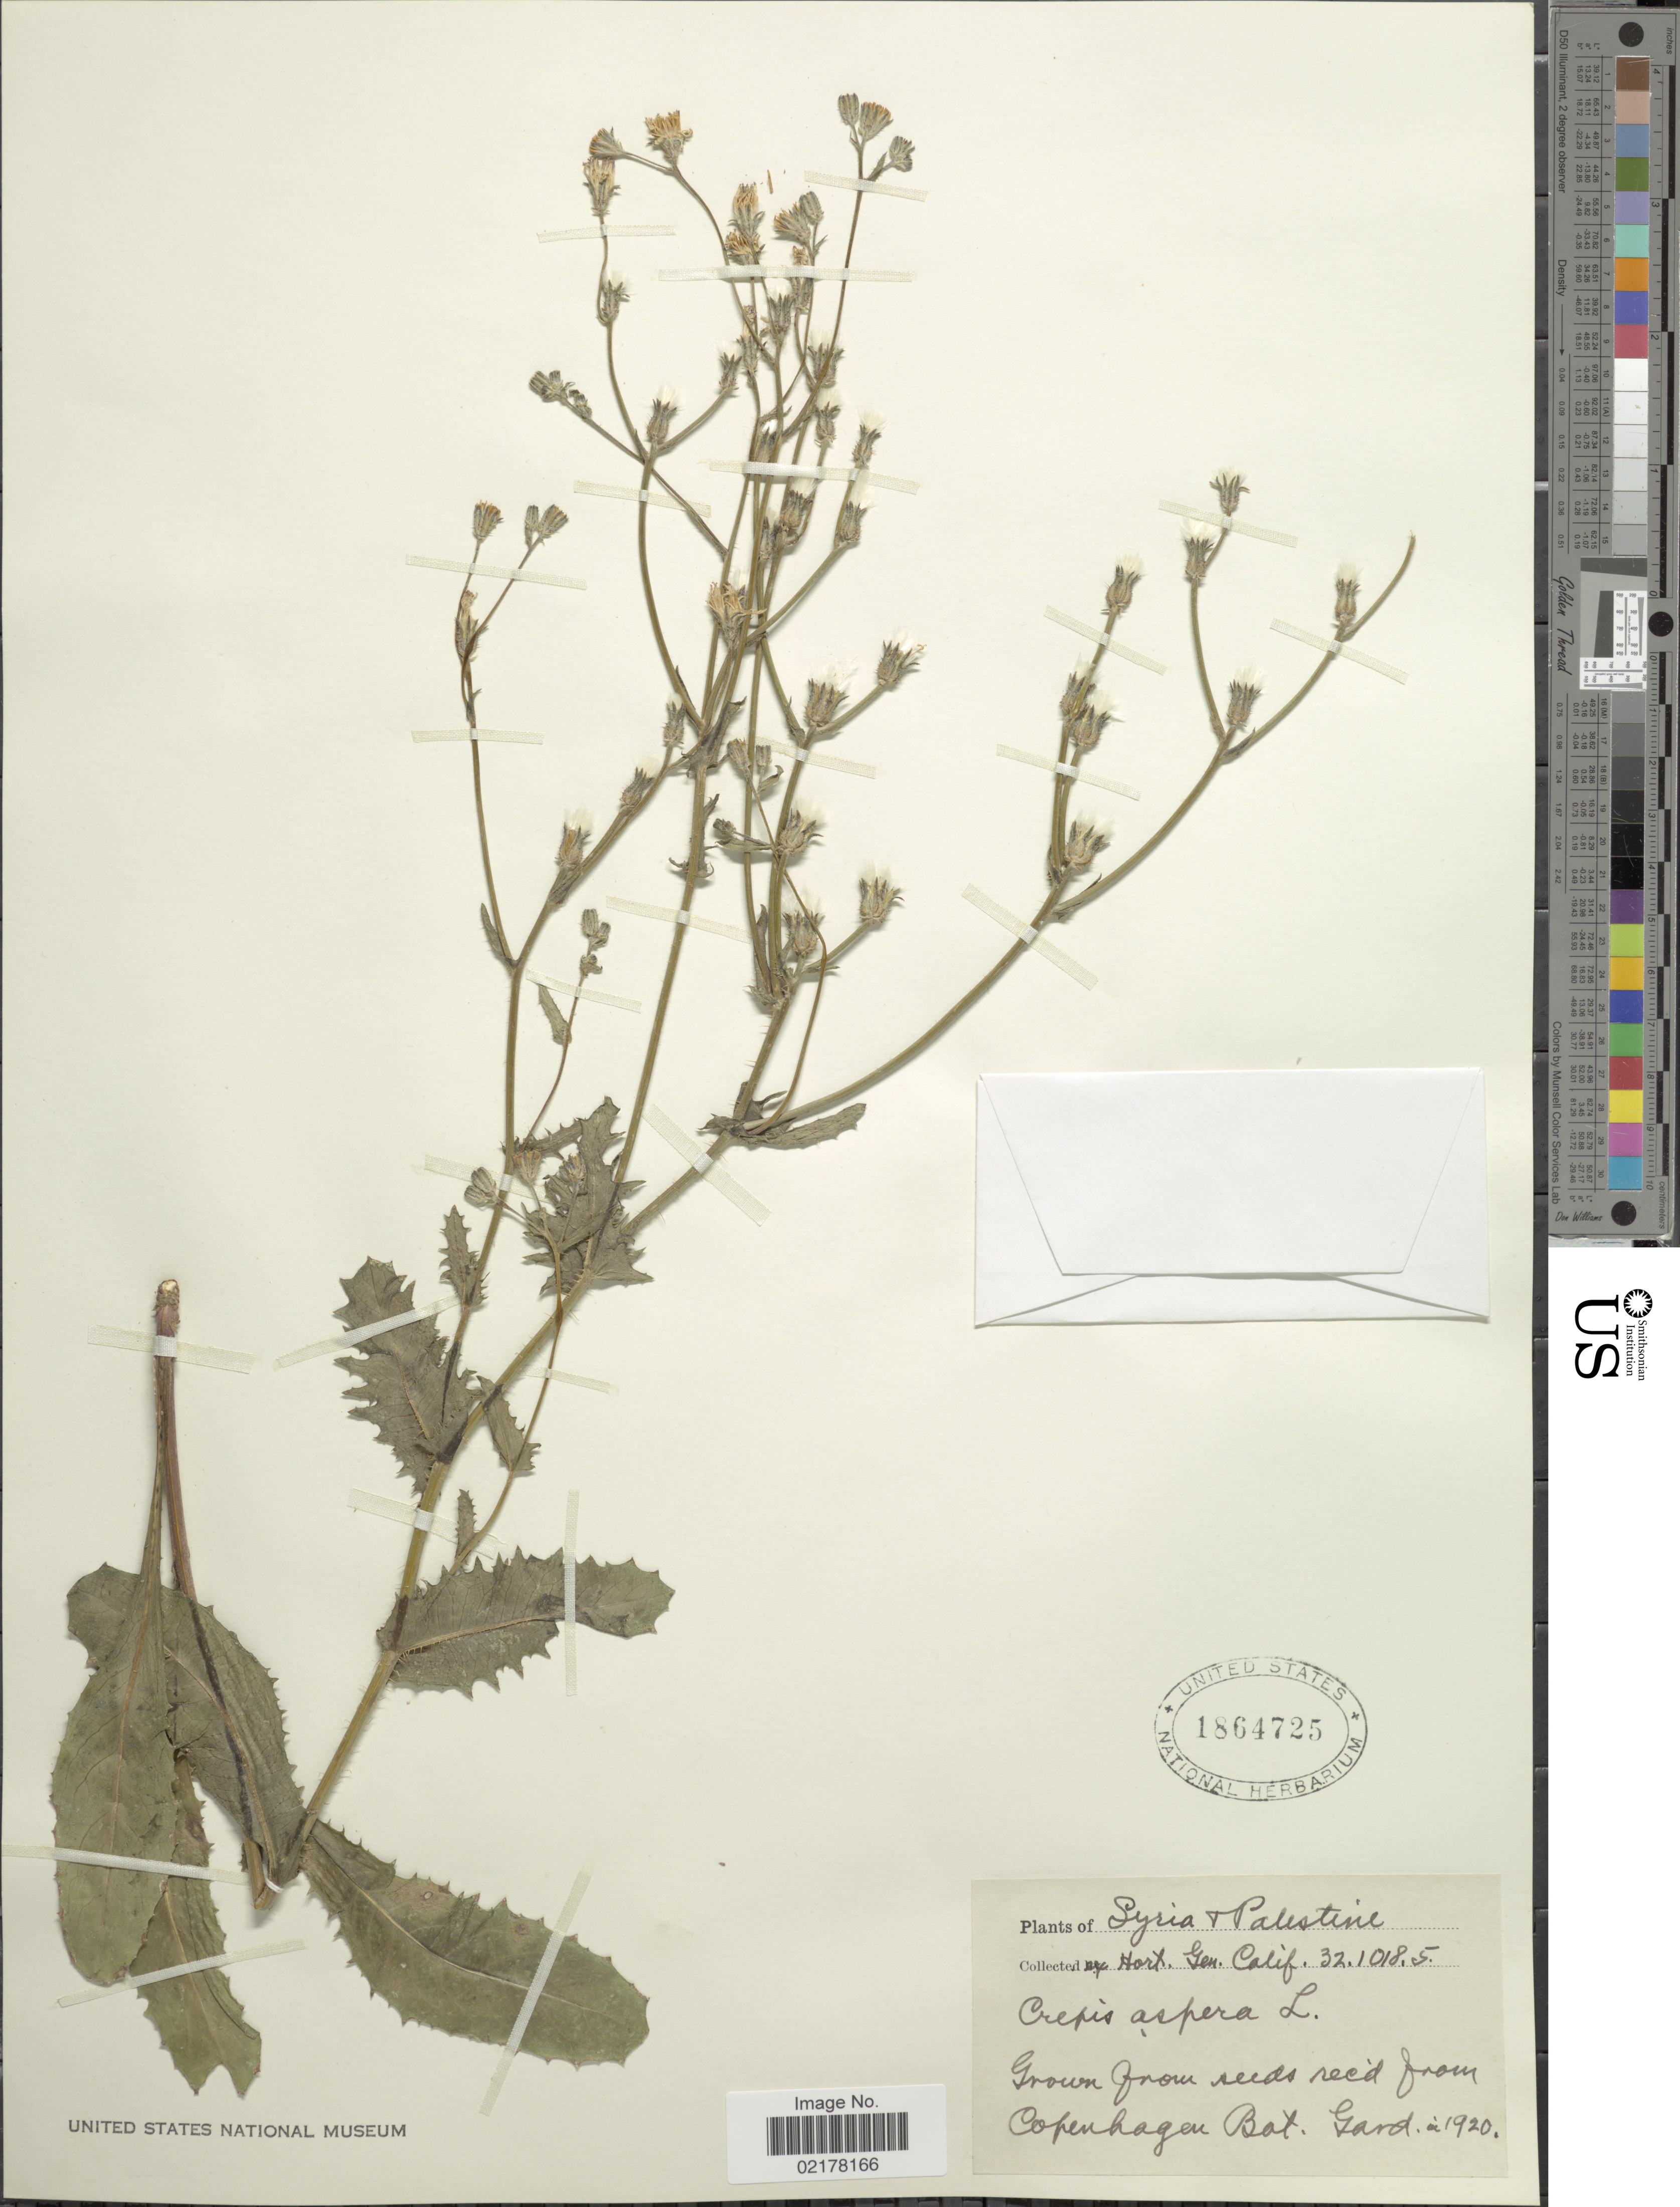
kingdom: Plantae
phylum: Tracheophyta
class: Magnoliopsida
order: Asterales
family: Asteraceae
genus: Crepis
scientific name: Crepis aspera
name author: L.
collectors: Hort. Gen. Calif.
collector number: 3210185?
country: Syria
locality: Syria & Palestine [unsure placement]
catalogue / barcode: US 1864725